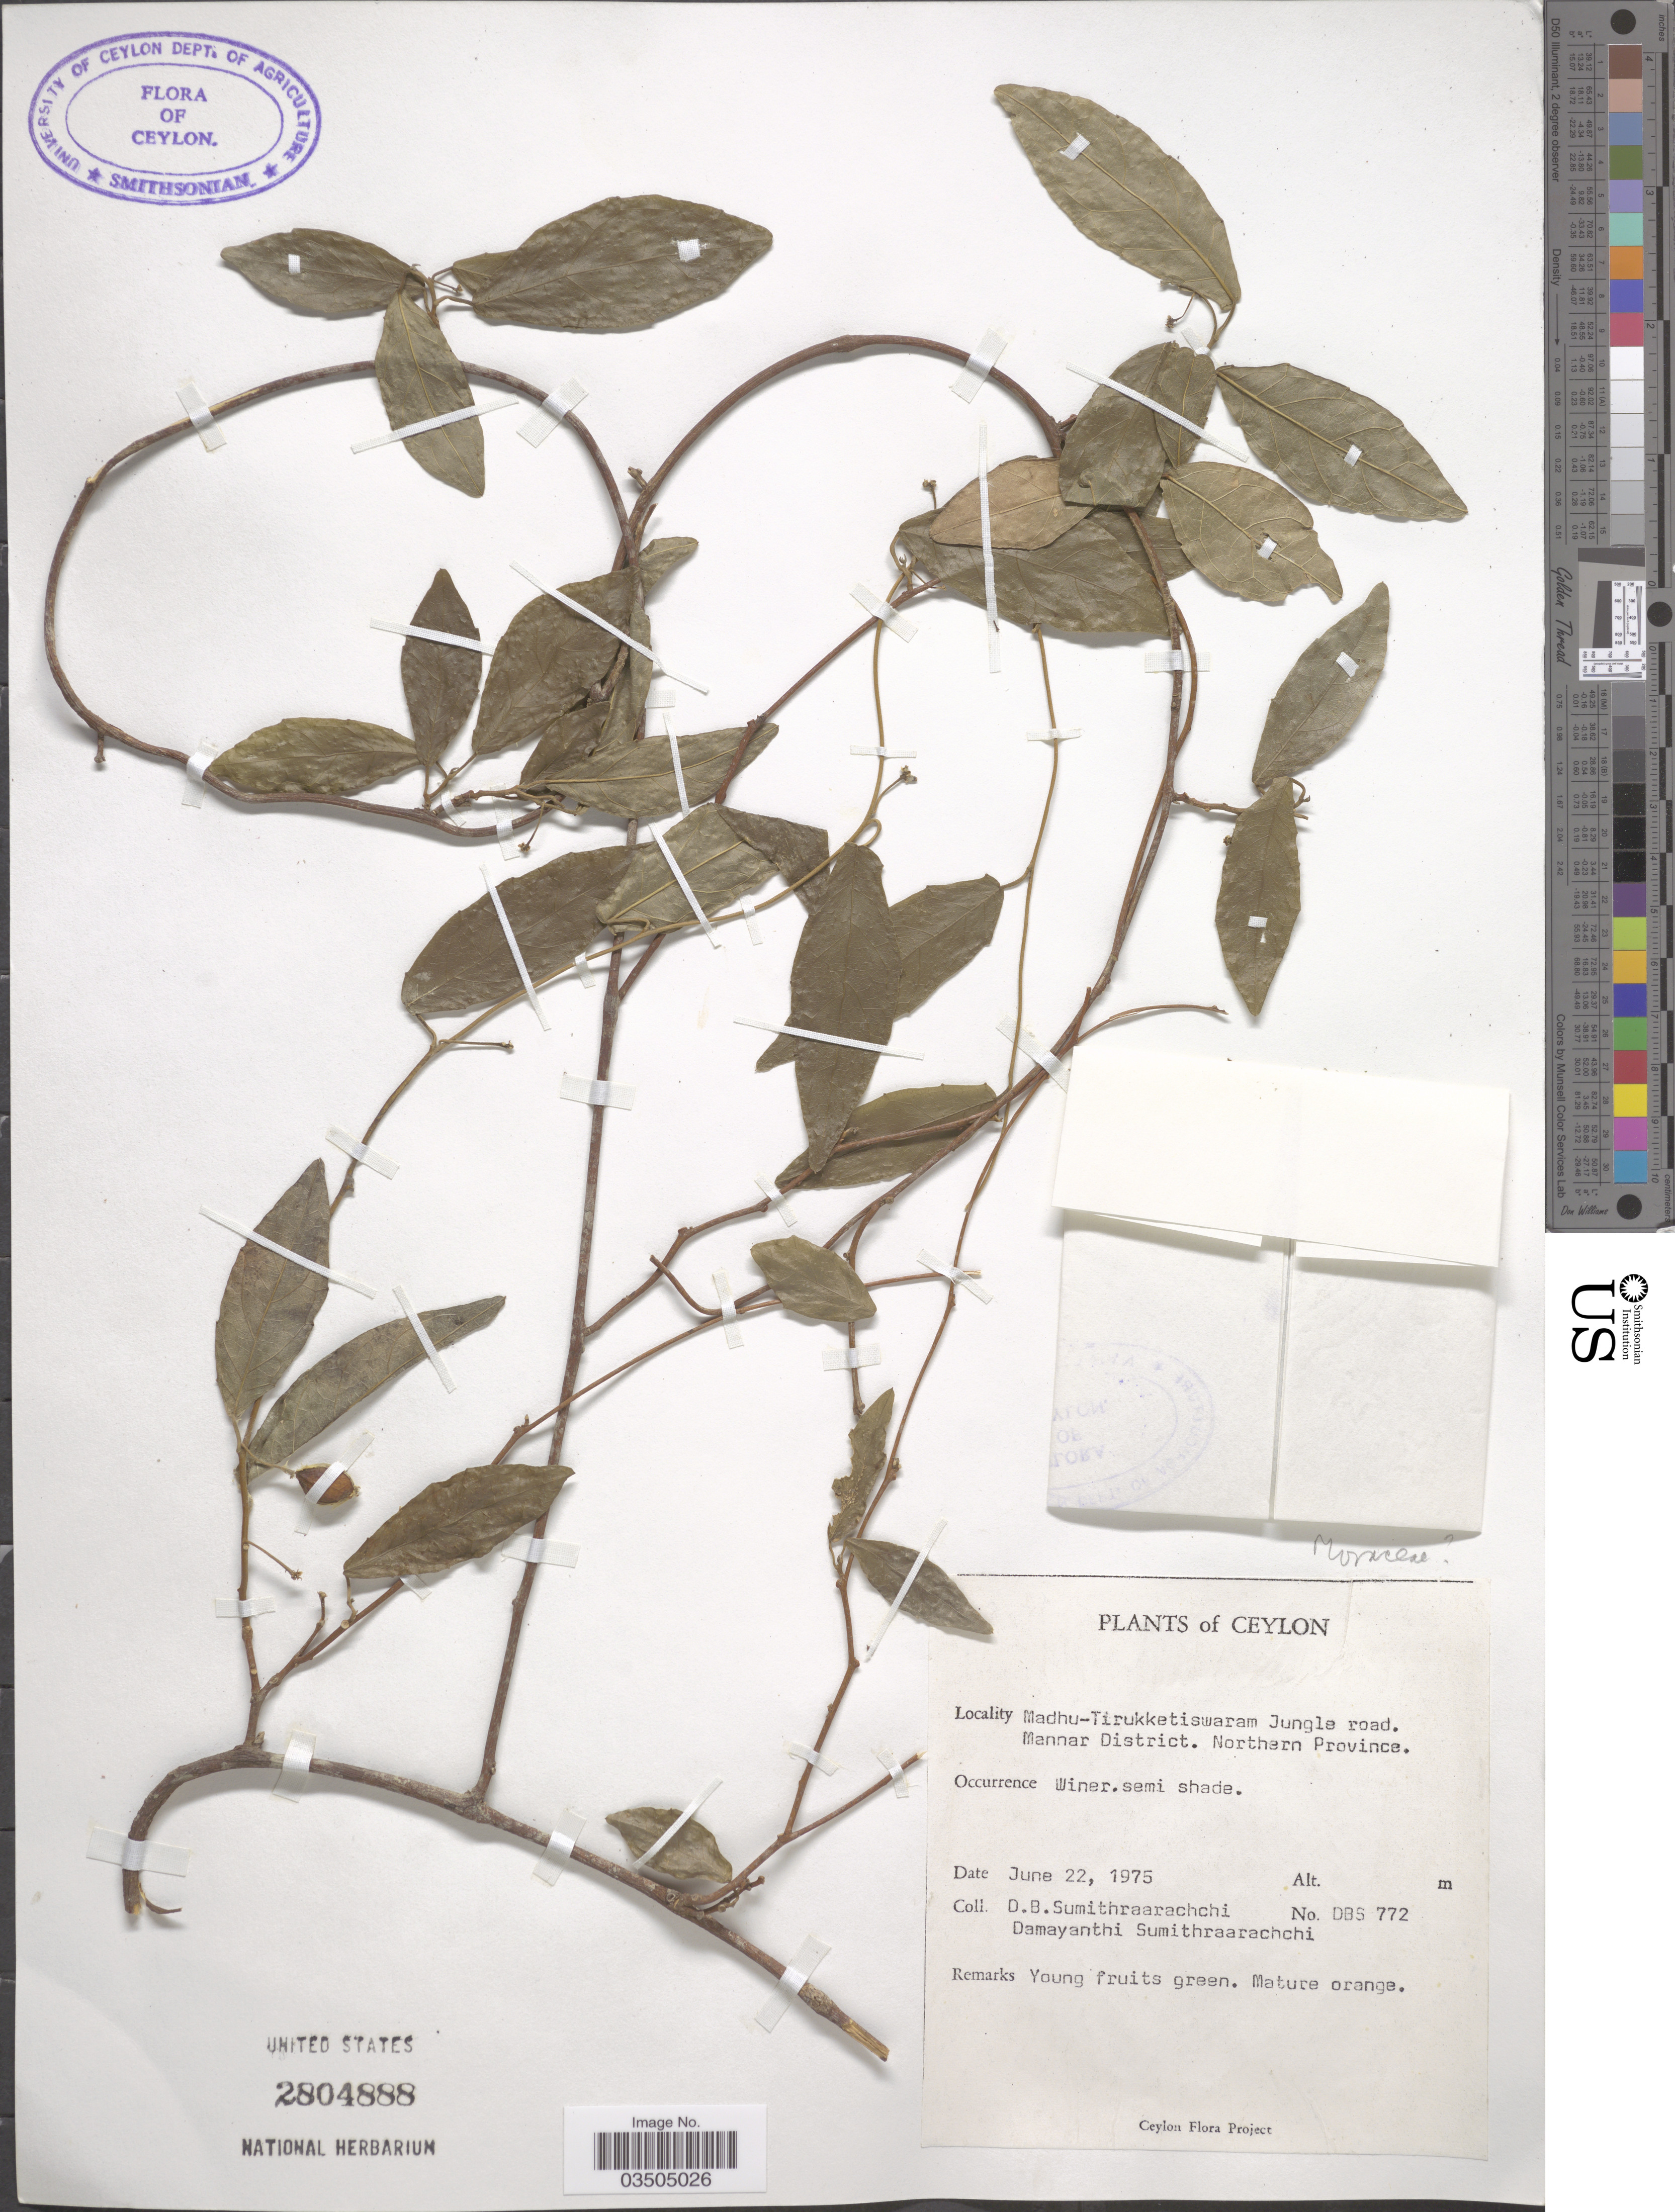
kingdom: Plantae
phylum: Tracheophyta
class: Magnoliopsida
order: Proteales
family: Proteaceae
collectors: D. B. Sumithraarachchi & D. Sumithraarachchi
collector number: DBS 772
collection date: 1975-06-22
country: Sri Lanka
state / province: Northern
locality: Ceylon. Madhu-Tirukketiswaram Jungle road. Mannar District.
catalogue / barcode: US 2804888